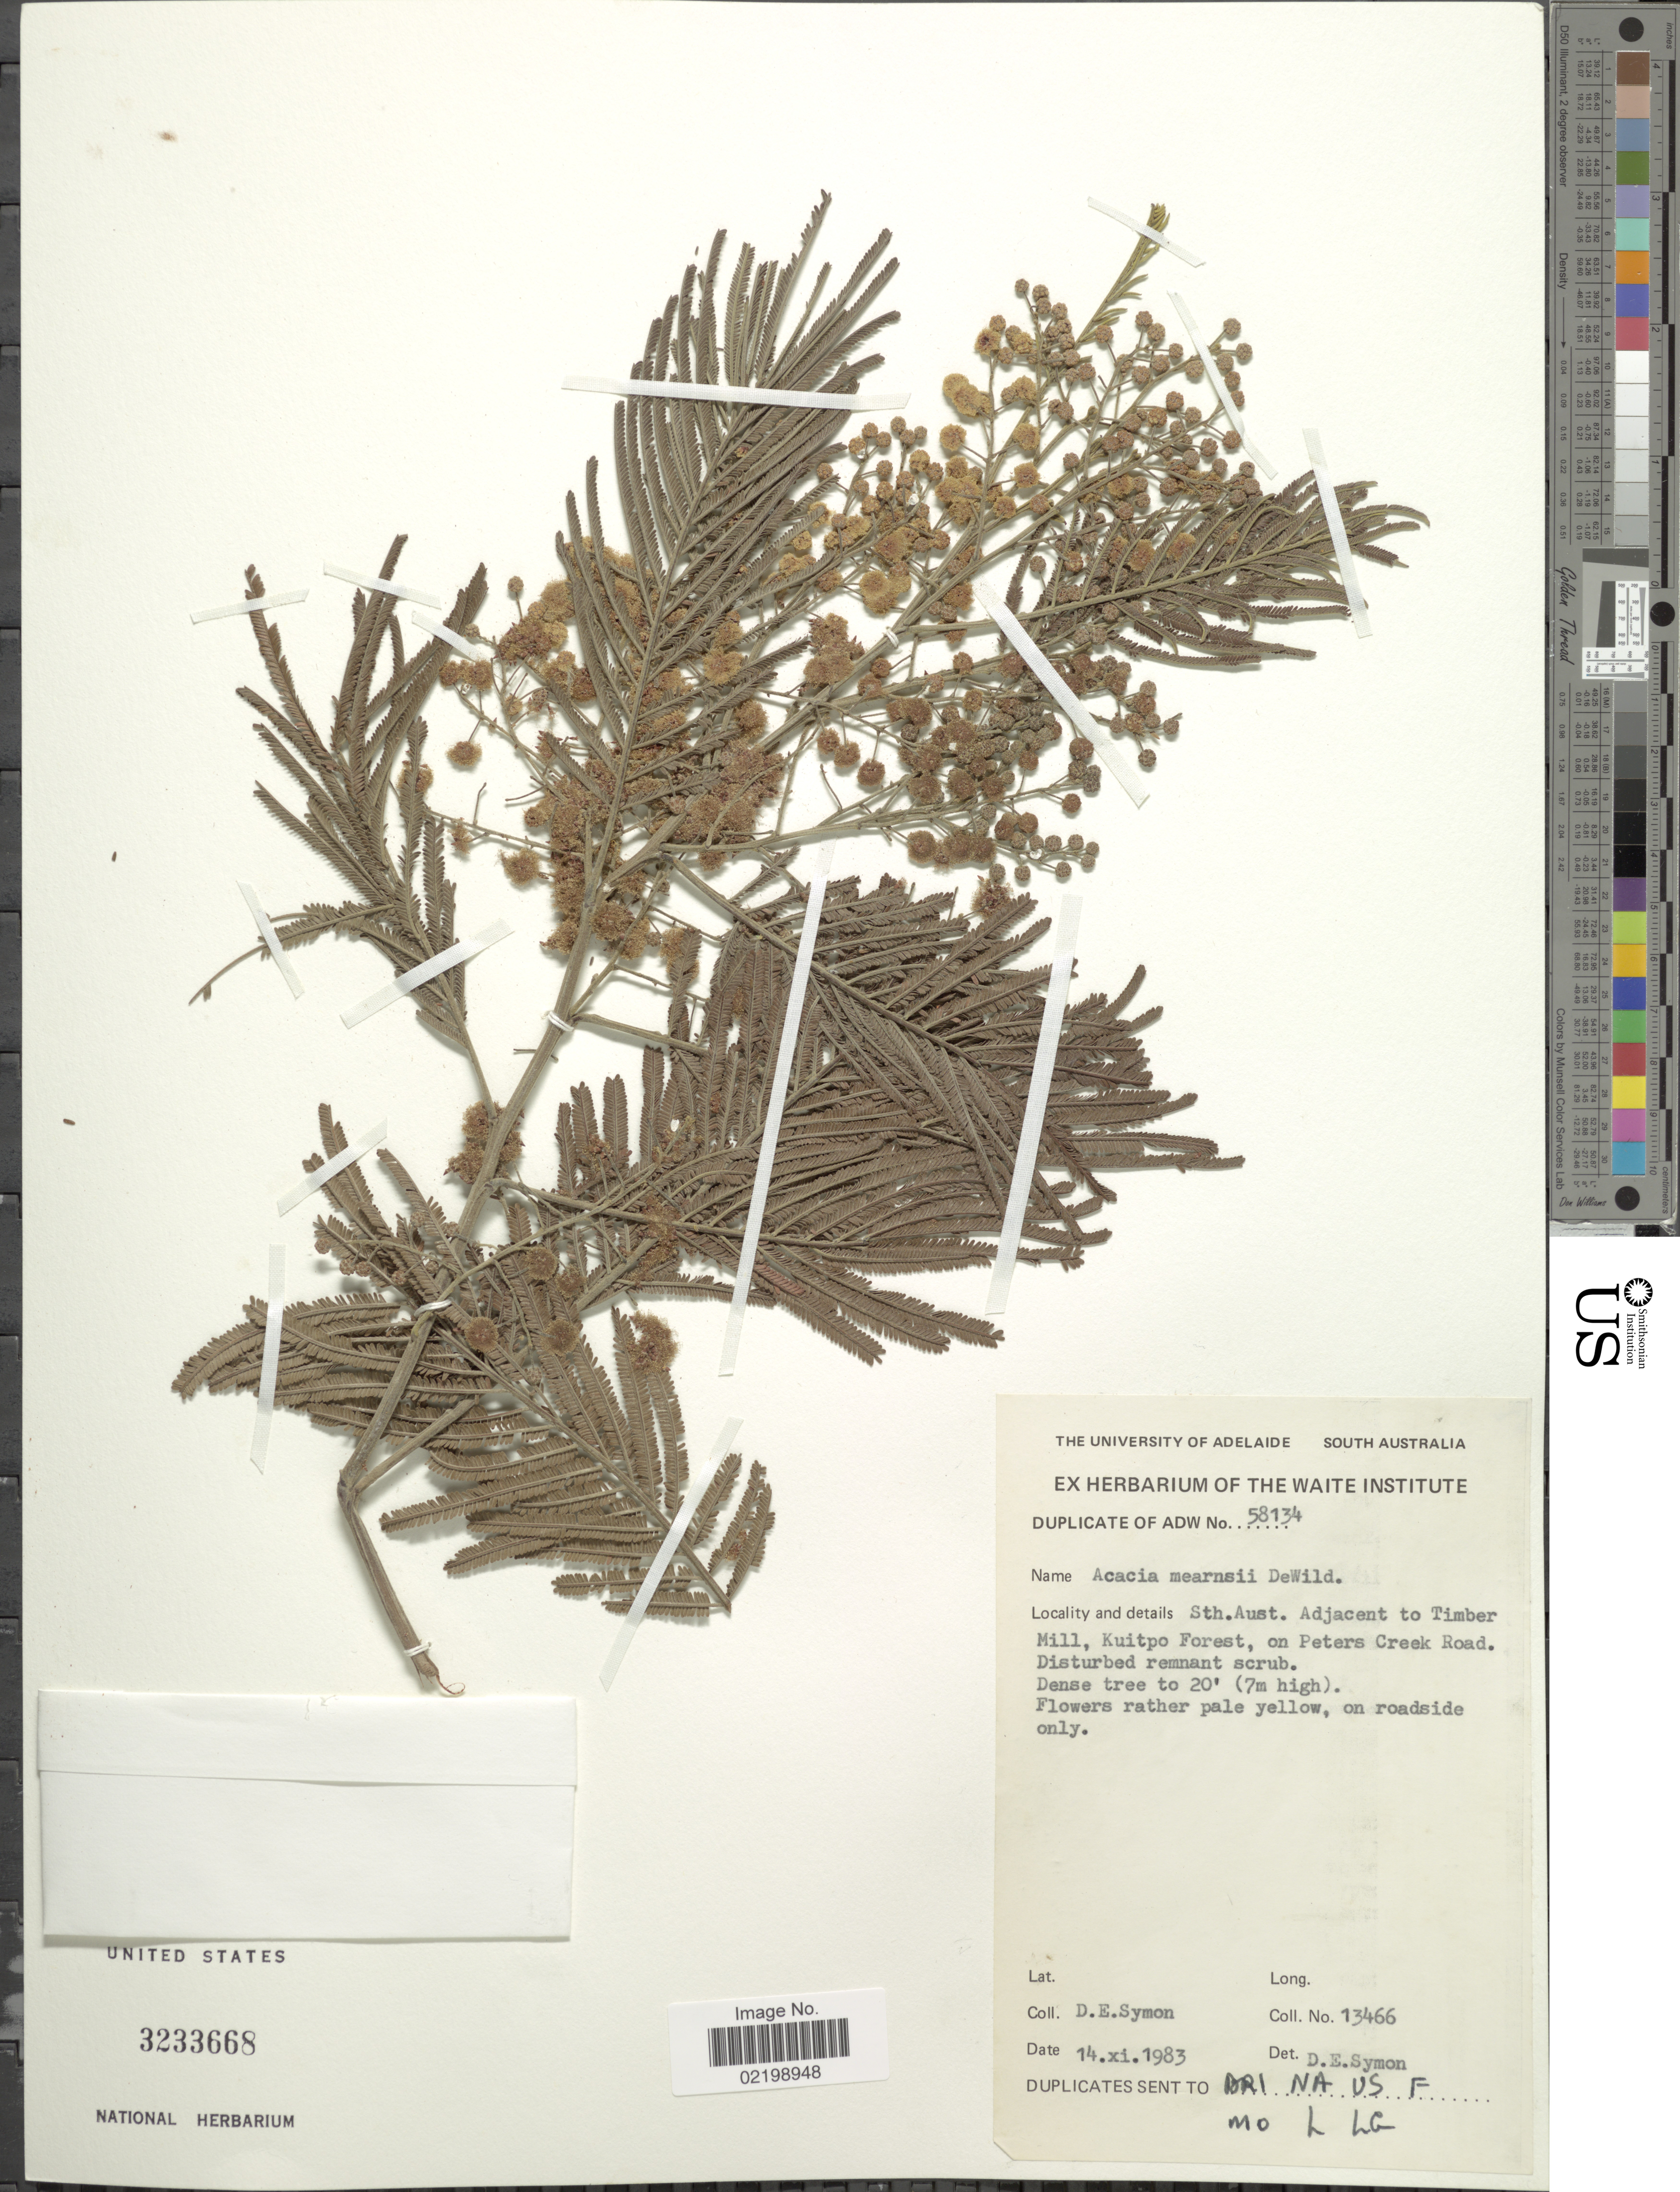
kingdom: Plantae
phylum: Tracheophyta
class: Magnoliopsida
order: Fabales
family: Fabaceae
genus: Acacia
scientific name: Acacia mearnsii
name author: De Wild.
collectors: D. Symon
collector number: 13466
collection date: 1983-11-14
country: Australia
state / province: South Australia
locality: Sth. Aust. Adjacent to Timber Mill, Kuitpo Forest, on Peters Creek Road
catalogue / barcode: US 3233668